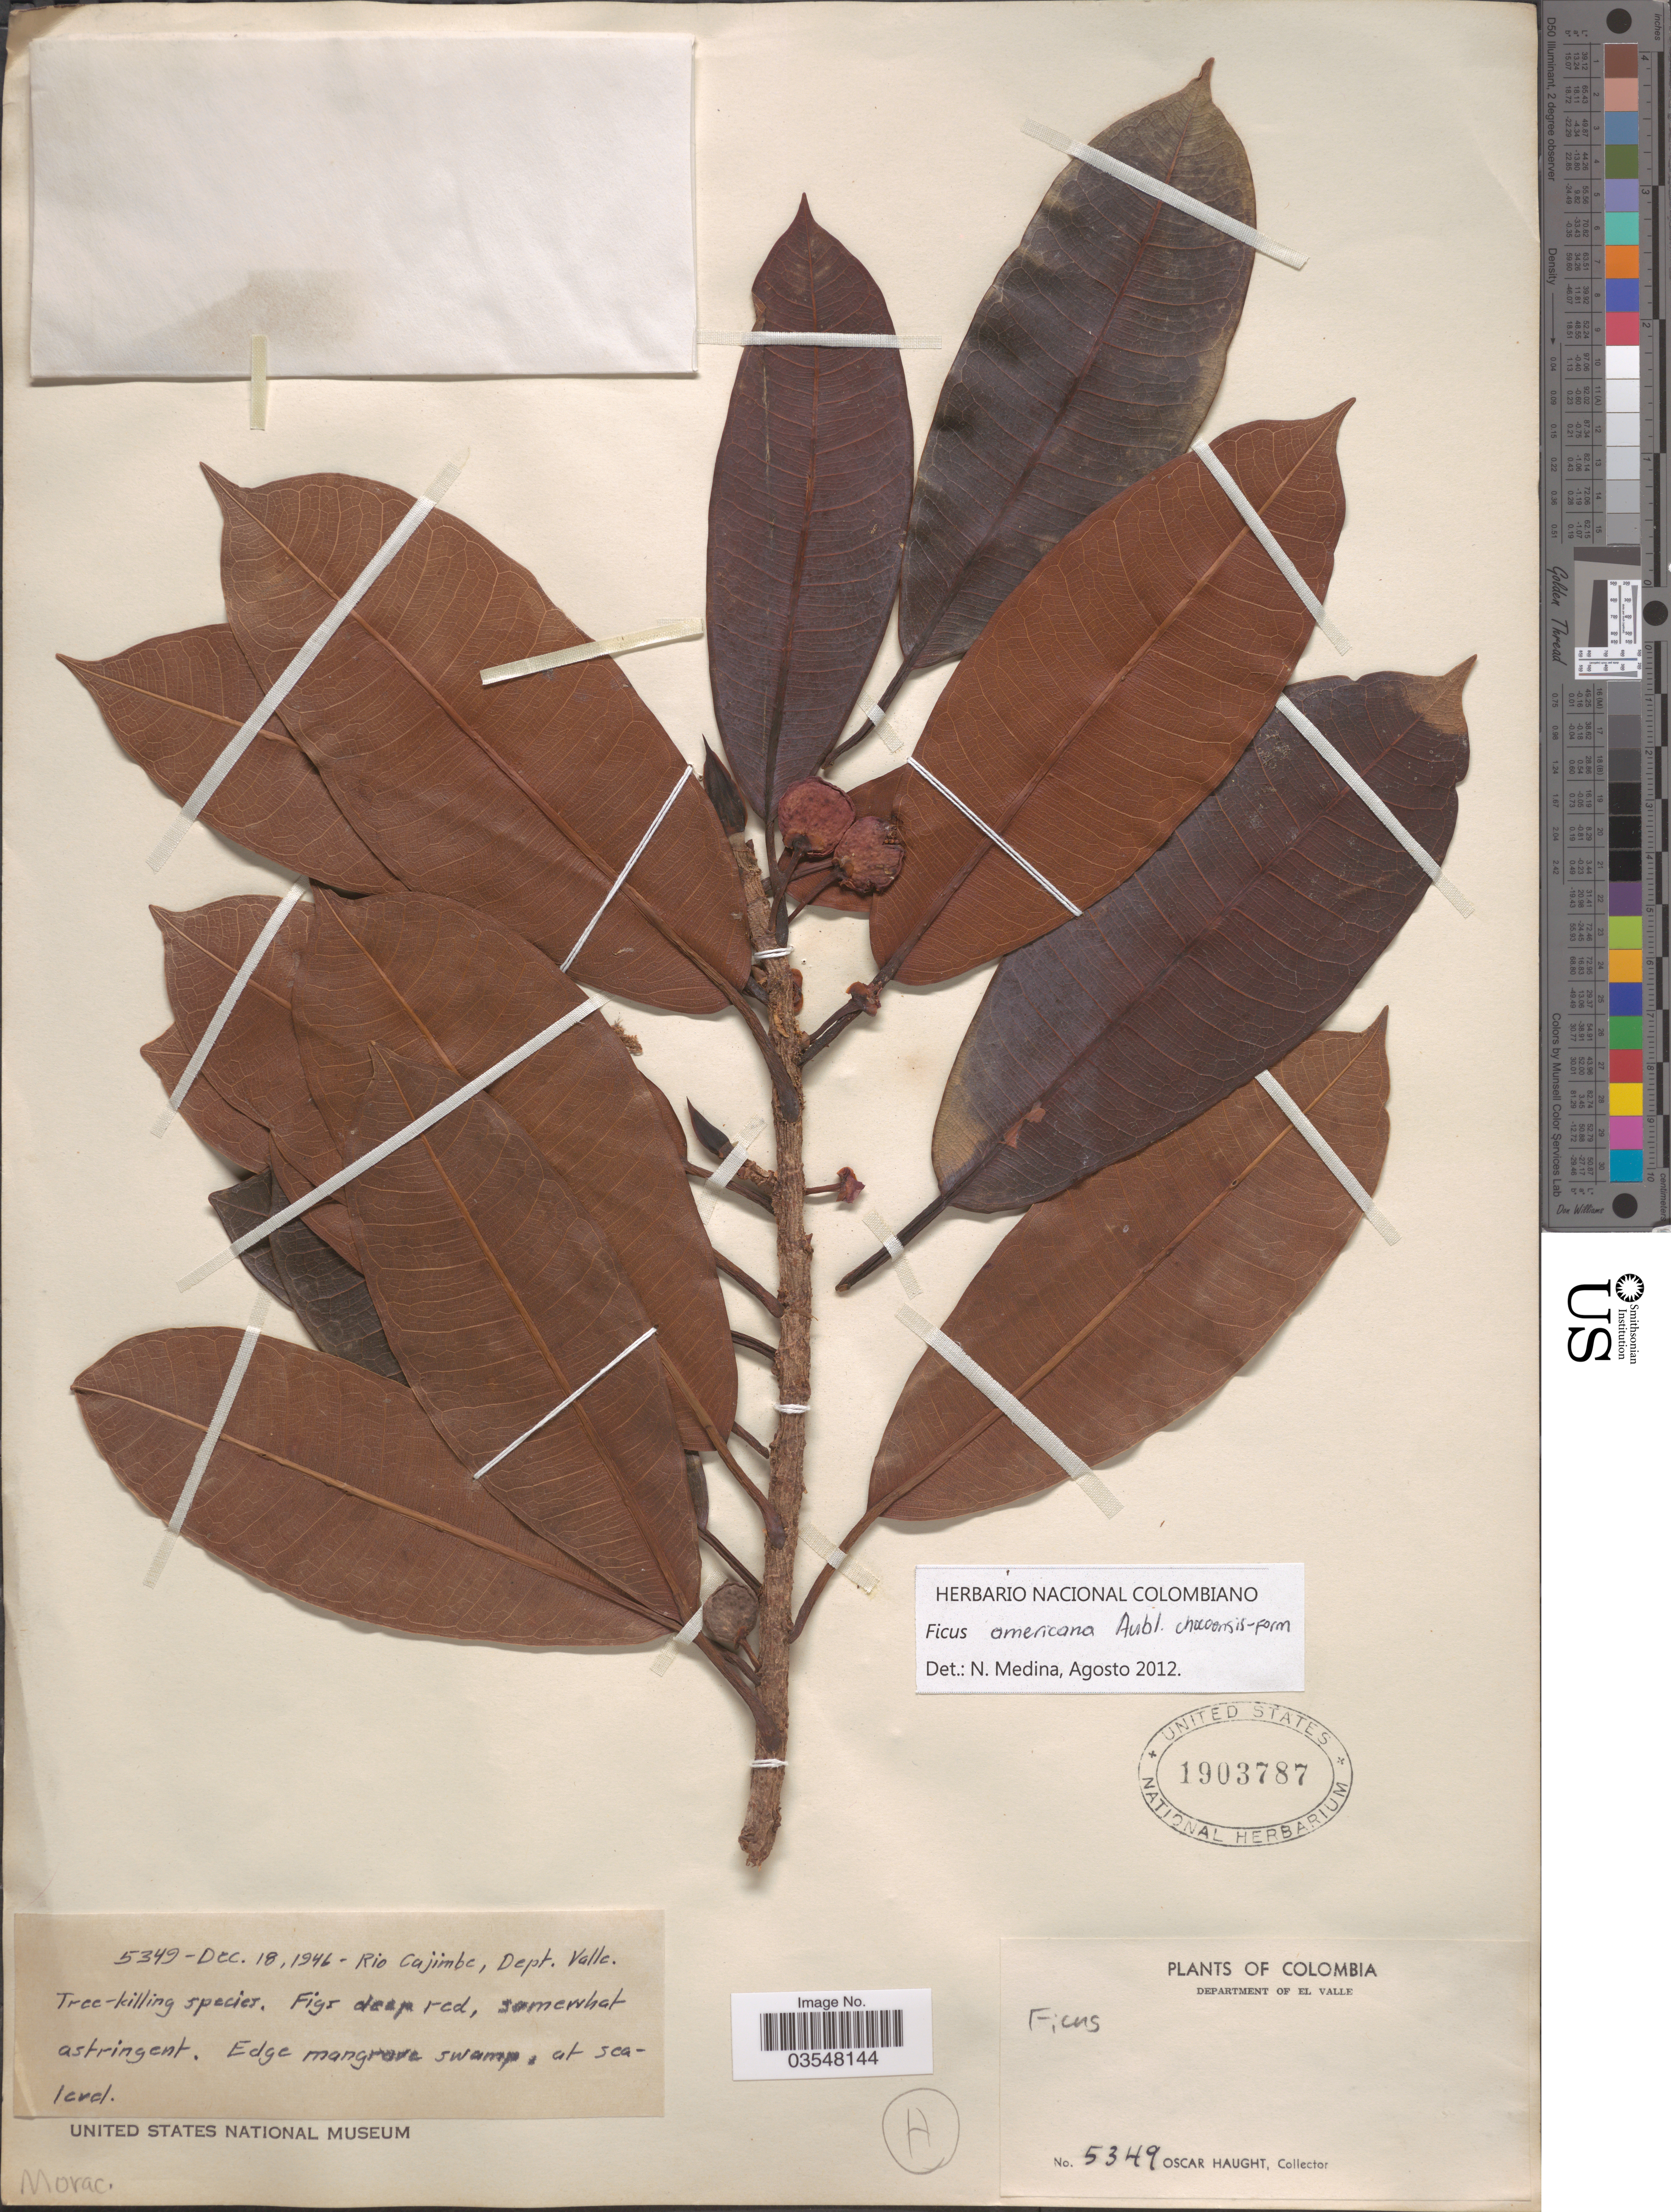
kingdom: Plantae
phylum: Tracheophyta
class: Magnoliopsida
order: Rosales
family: Moraceae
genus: Ficus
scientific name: Ficus guianensis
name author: Desv. ex Ham.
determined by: Pederneiras, Leandro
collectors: O. L. Haught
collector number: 5349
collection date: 1946-12-08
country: Colombia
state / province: Valle del Cauca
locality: Rio Cajimbe, Dept. Valle.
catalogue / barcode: US 1903787